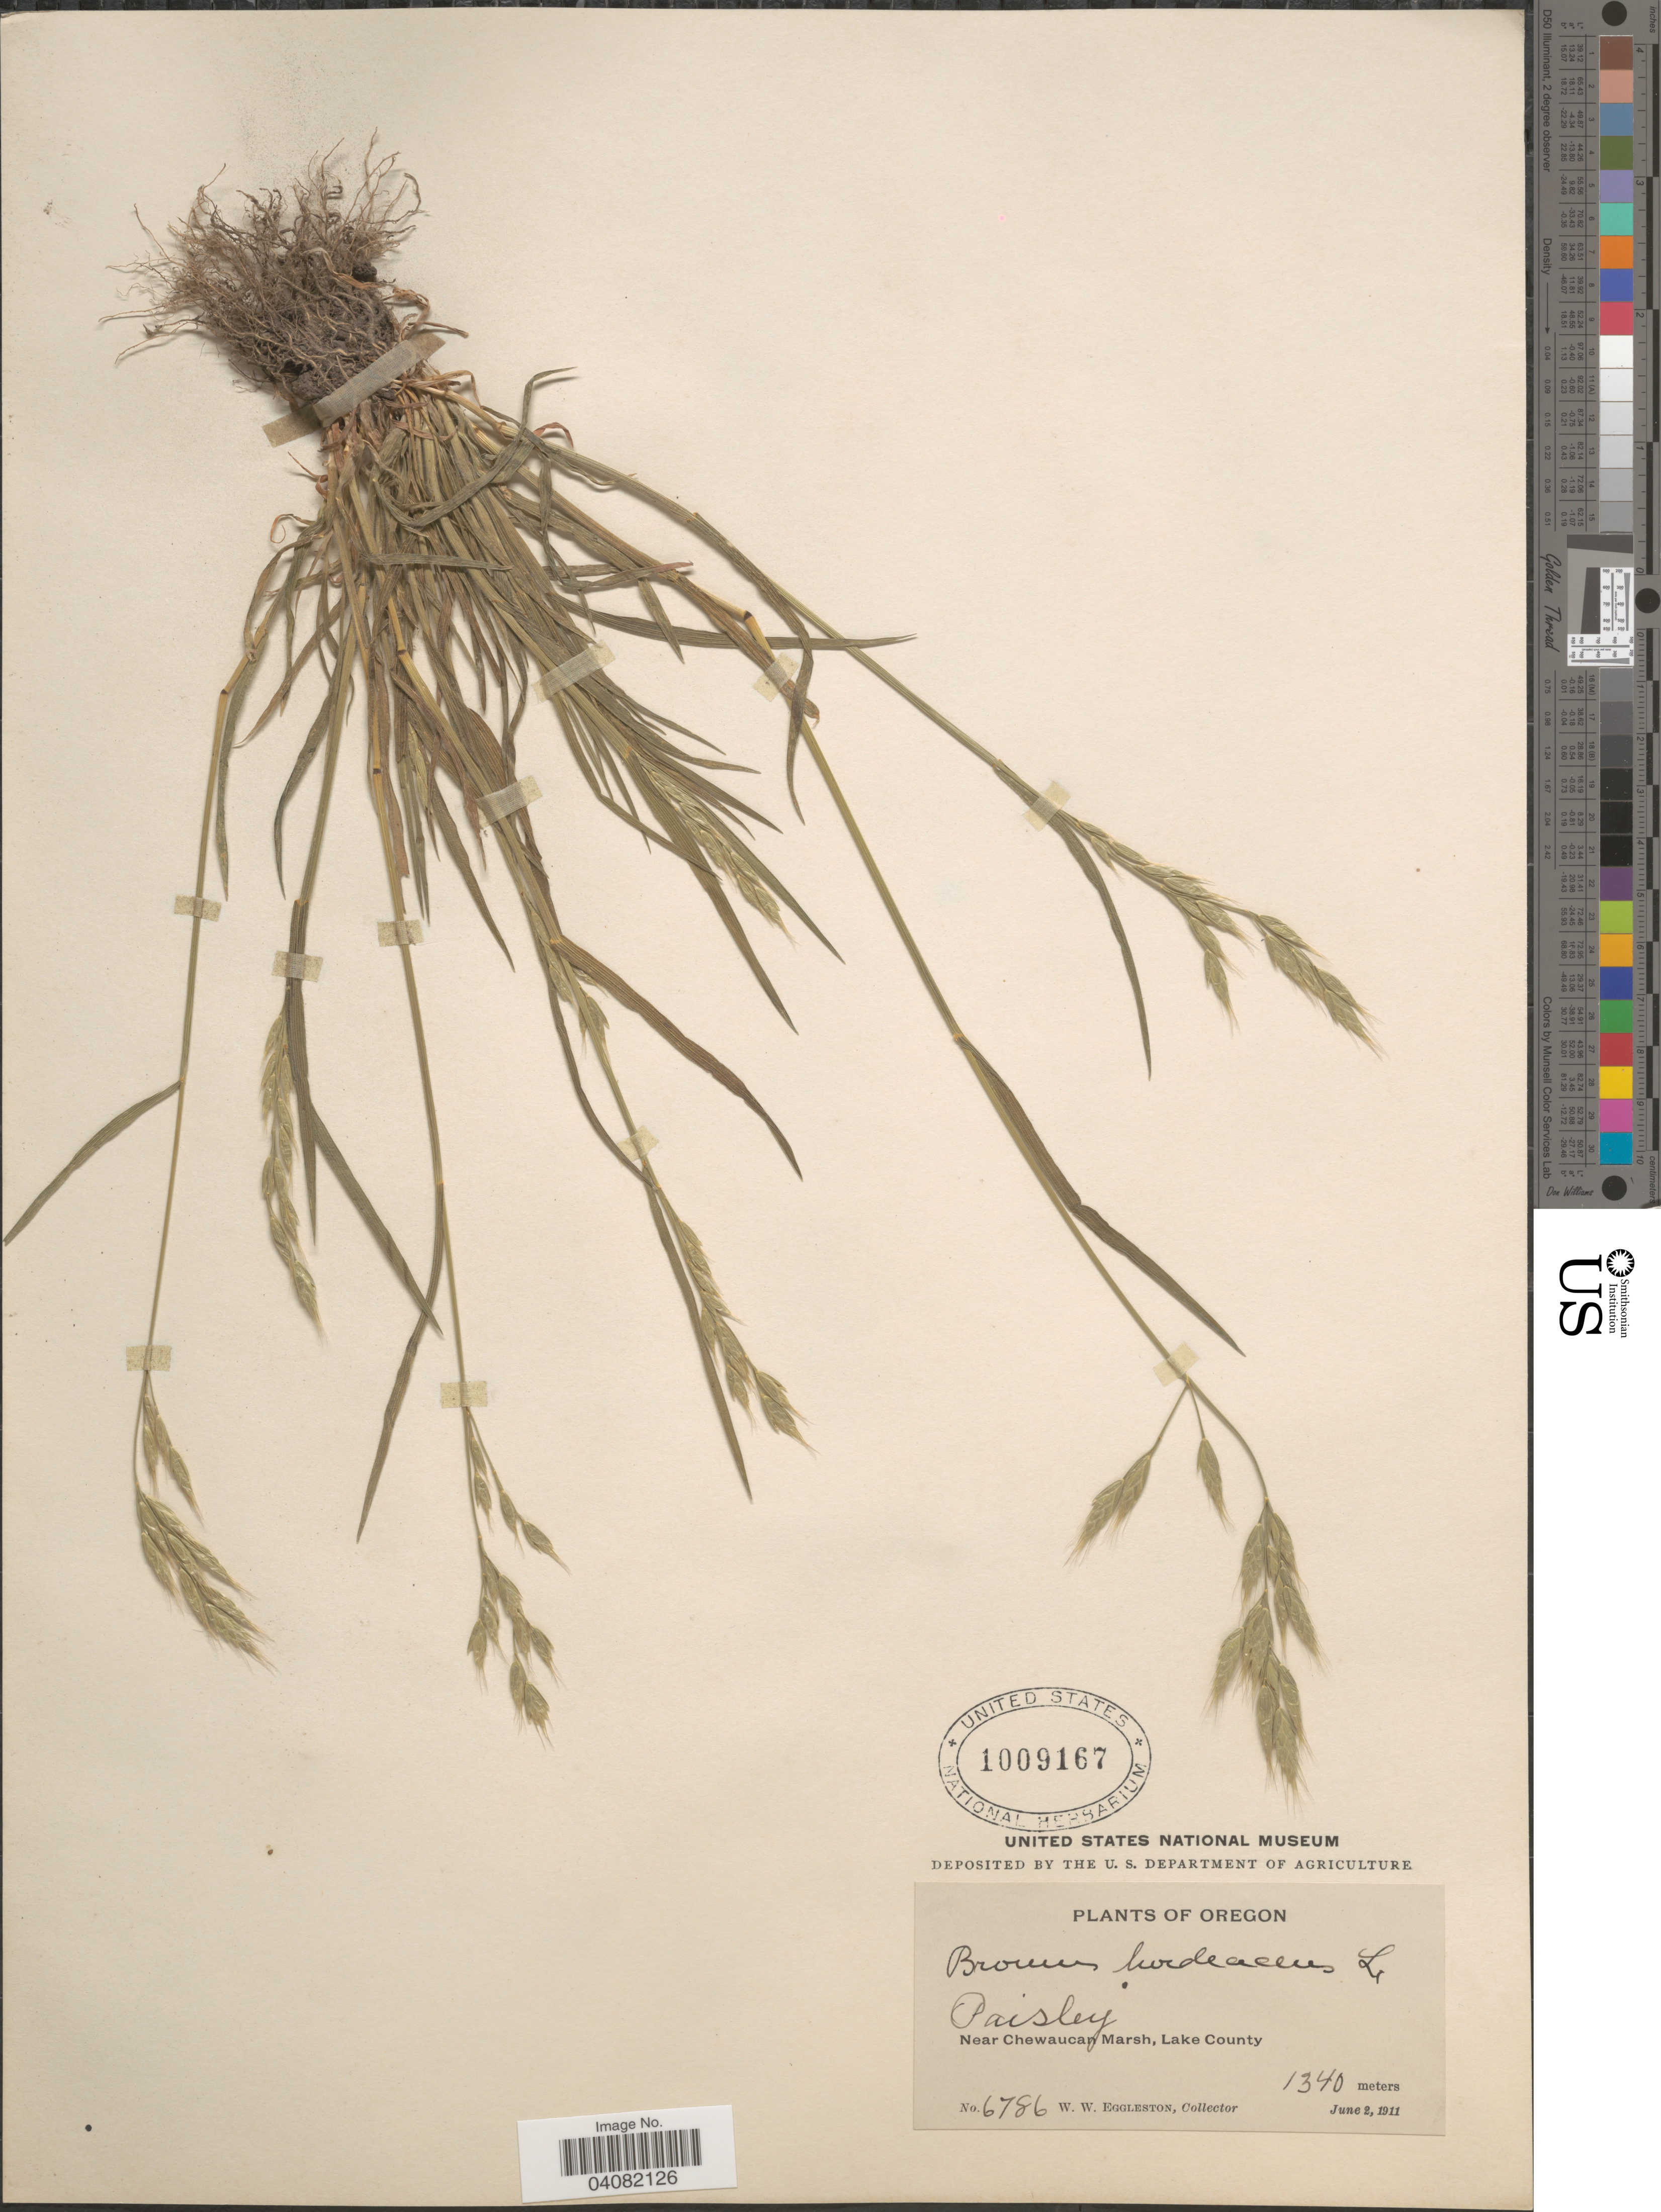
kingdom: Plantae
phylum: Tracheophyta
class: Liliopsida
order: Poales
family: Poaceae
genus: Bromus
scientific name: Bromus hordeaceus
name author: L.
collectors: W. W. Eggleston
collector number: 6786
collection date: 1911-06-02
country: United States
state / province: Oregon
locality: Paisley. Near Chewaucan Marsh, Lake County.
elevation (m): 1340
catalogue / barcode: US 1009167